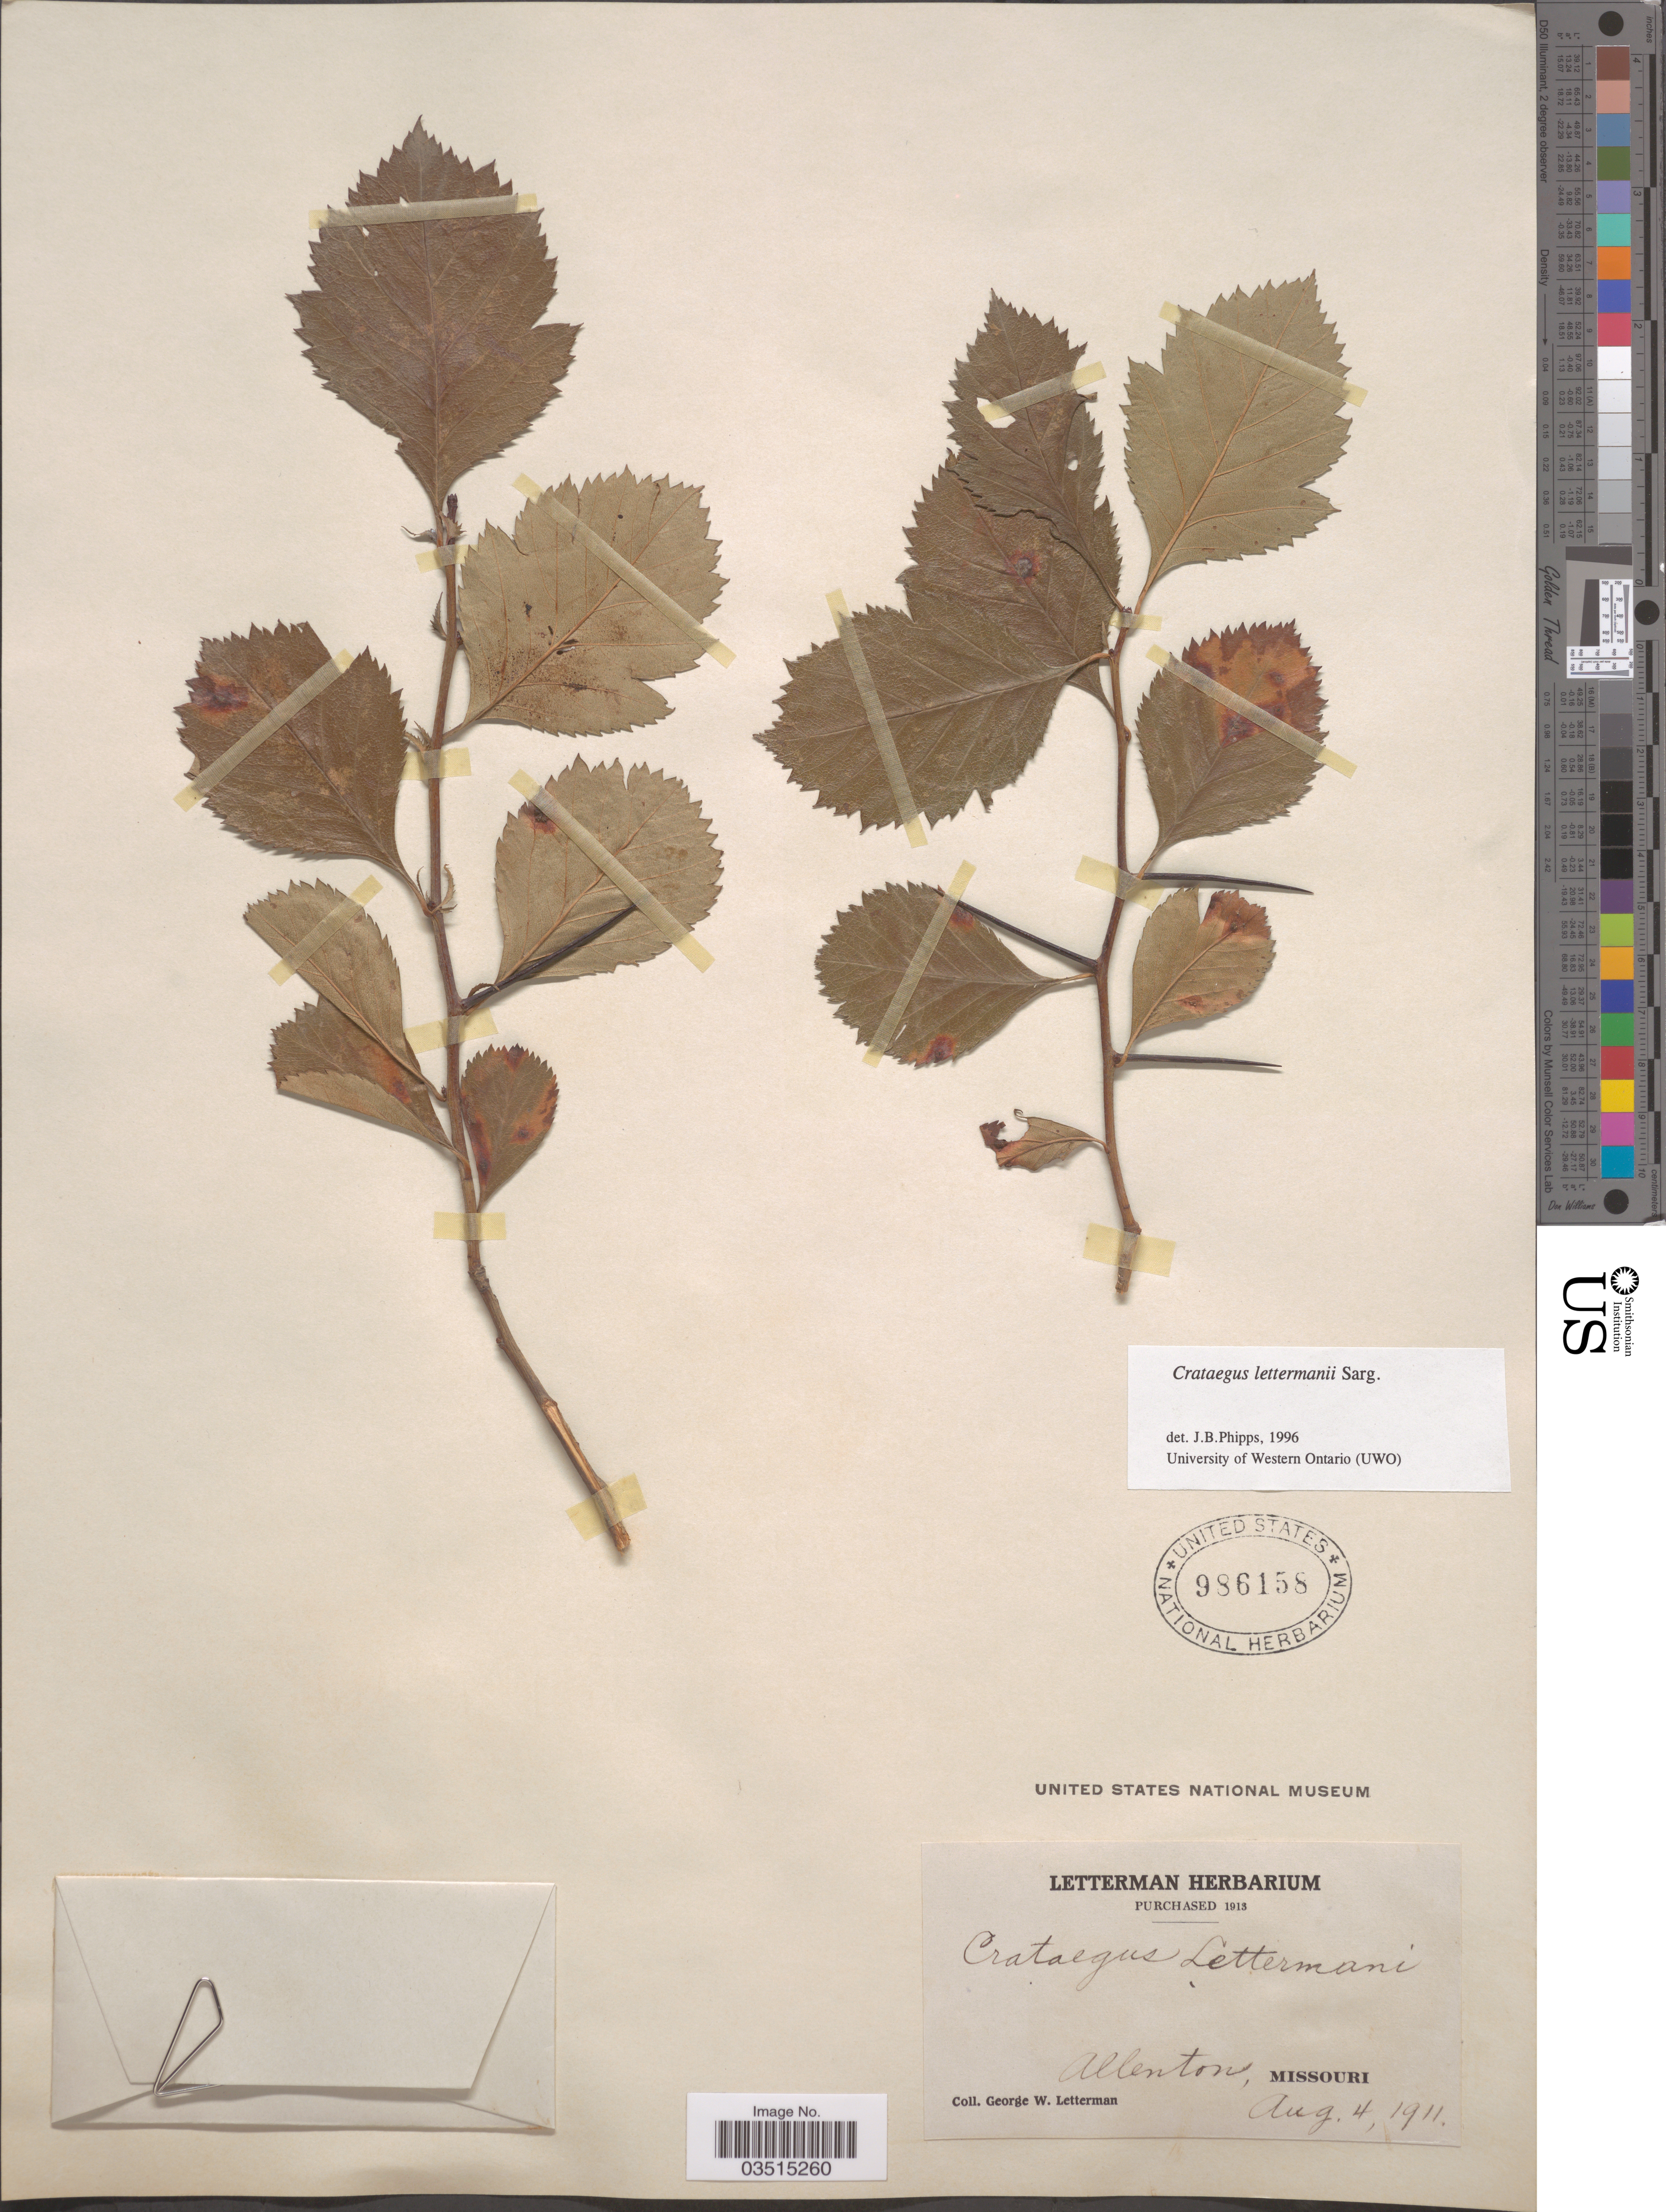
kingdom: Plantae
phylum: Tracheophyta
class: Magnoliopsida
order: Rosales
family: Rosaceae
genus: Crataegus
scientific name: Crataegus lettermanii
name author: Sarg.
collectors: G. W. Letterman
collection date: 1911-08-04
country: United States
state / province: Missouri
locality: Allenton.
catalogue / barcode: US 986158